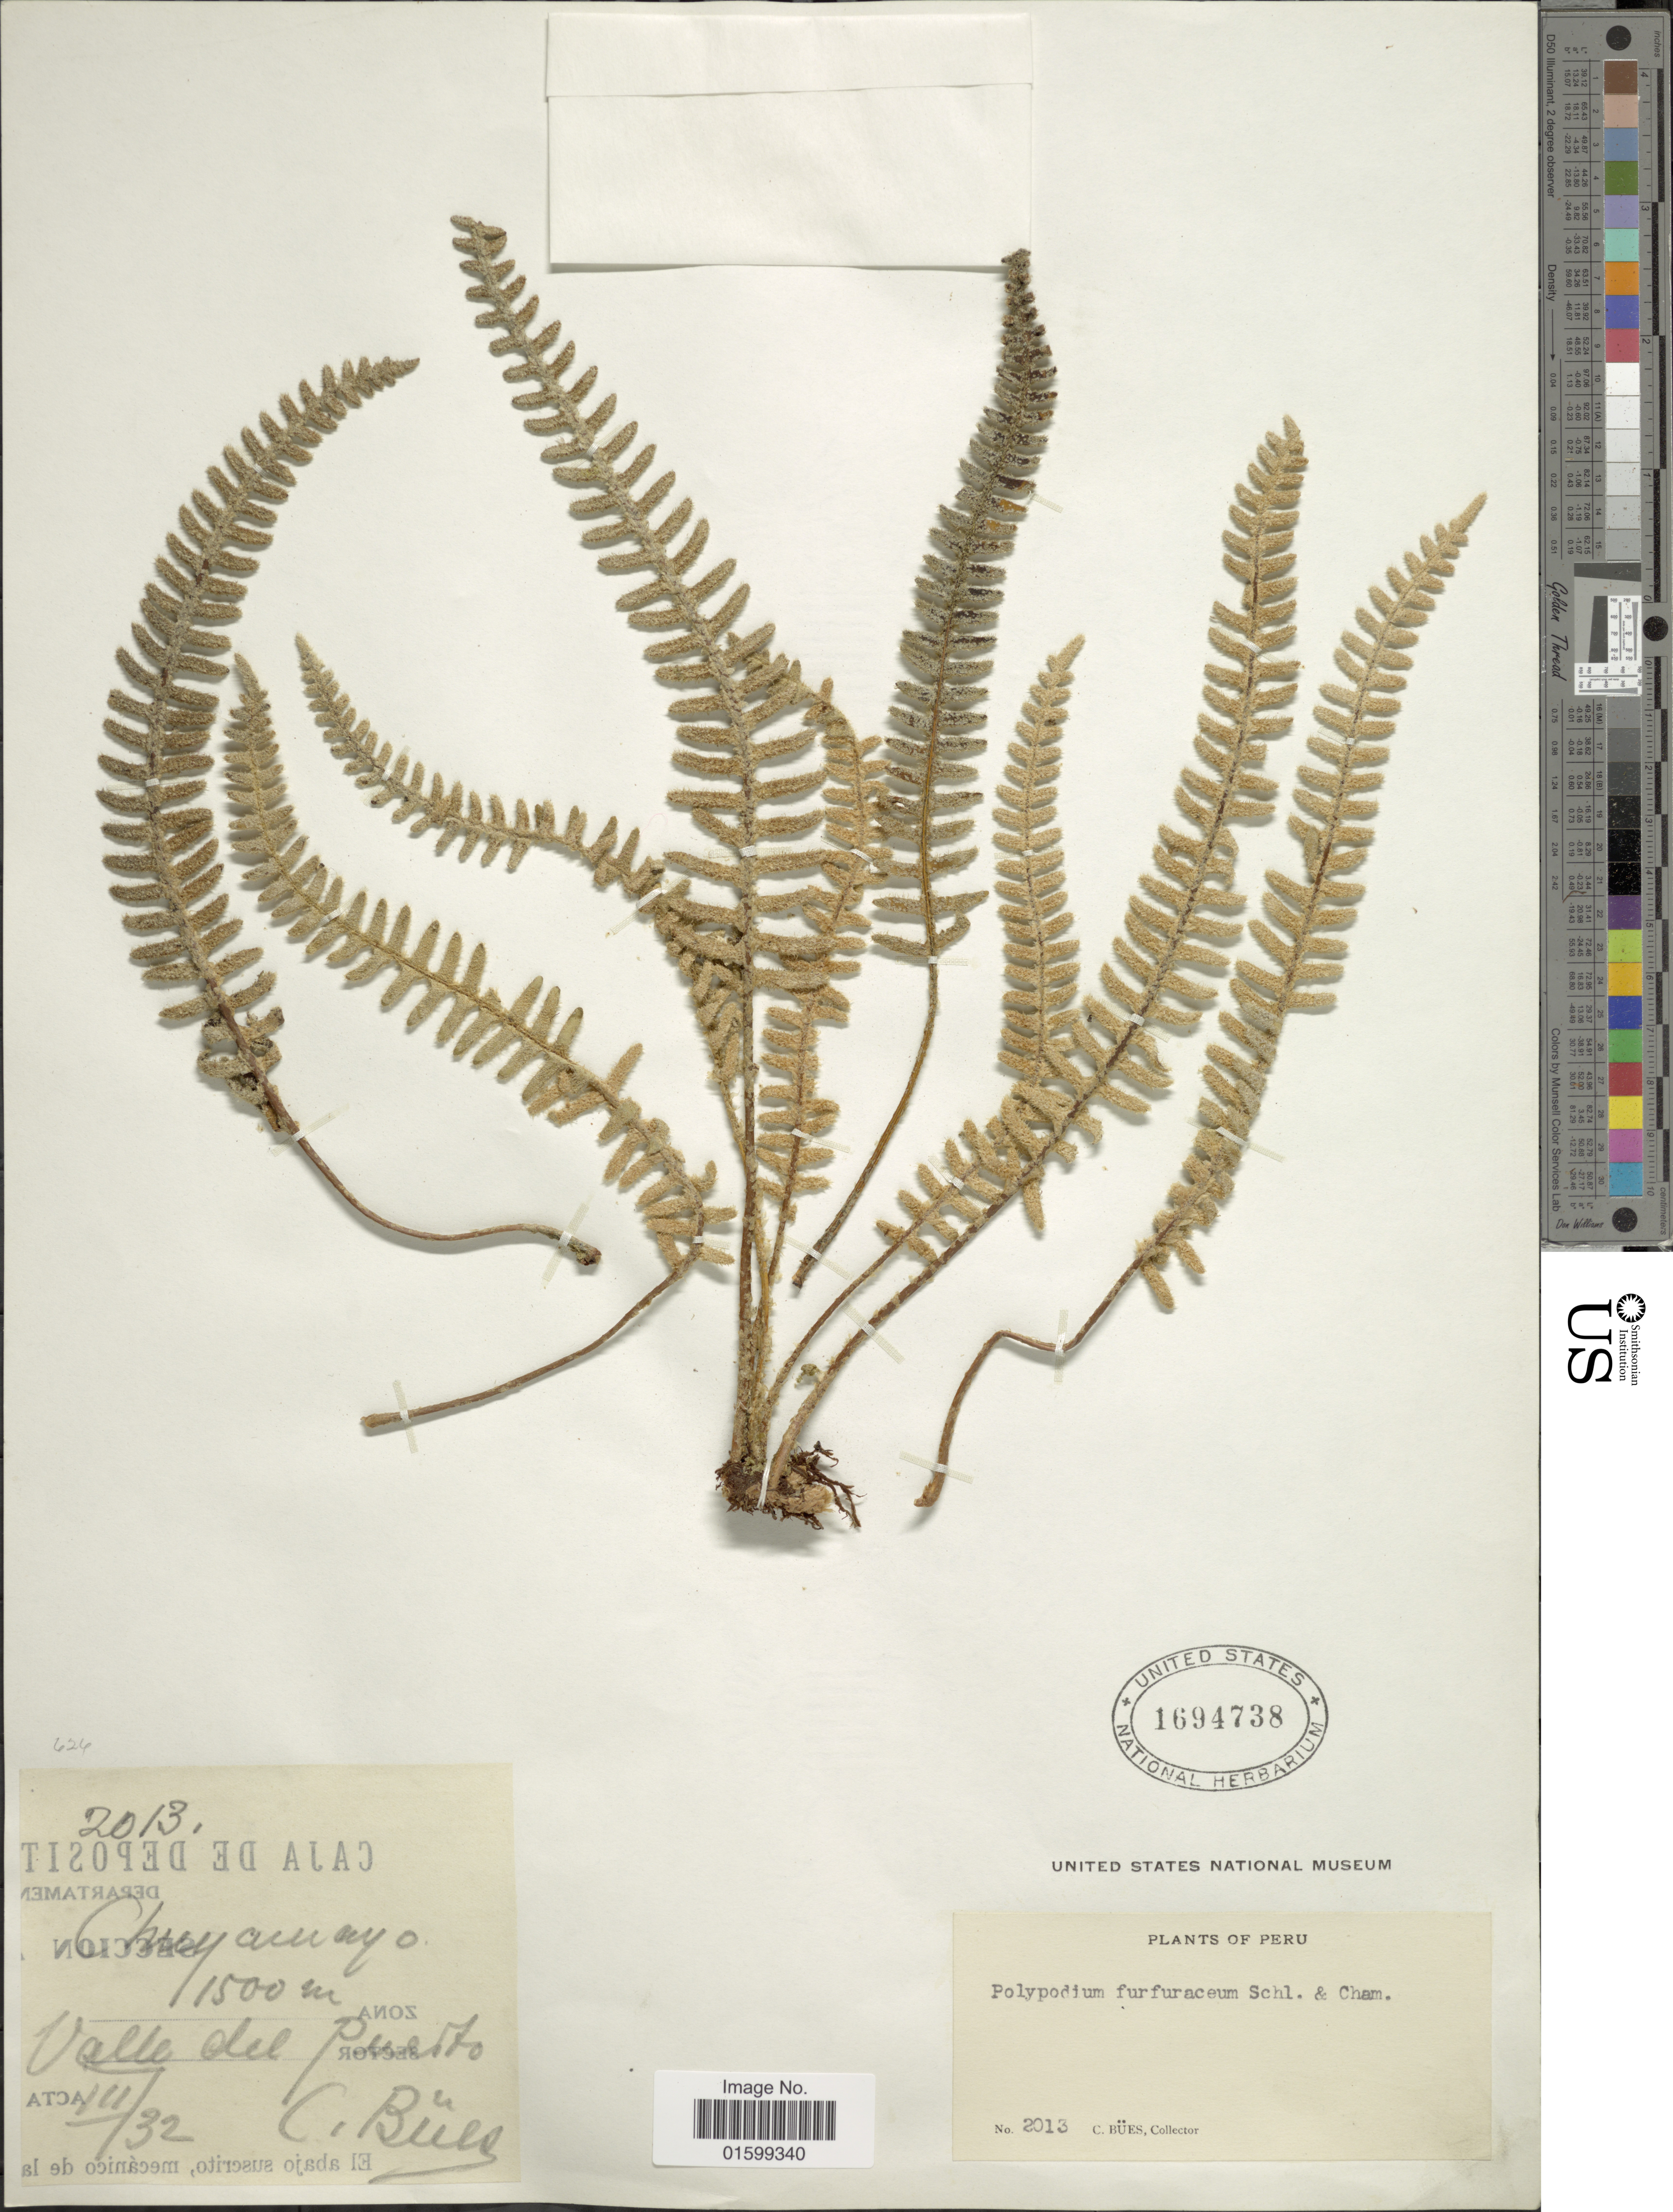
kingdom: Plantae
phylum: Tracheophyta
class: Polypodiopsida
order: Polypodiales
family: Polypodiaceae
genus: Pleopeltis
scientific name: Pleopeltis furfuracea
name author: (Schltdl. & Cham.) A.R. Sm. & Tejero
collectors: C. Bues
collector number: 2013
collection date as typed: Transcribed d/m/y: /3/32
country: Peru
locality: Chepanayo, valle del puerto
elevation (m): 1500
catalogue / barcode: US 1694738